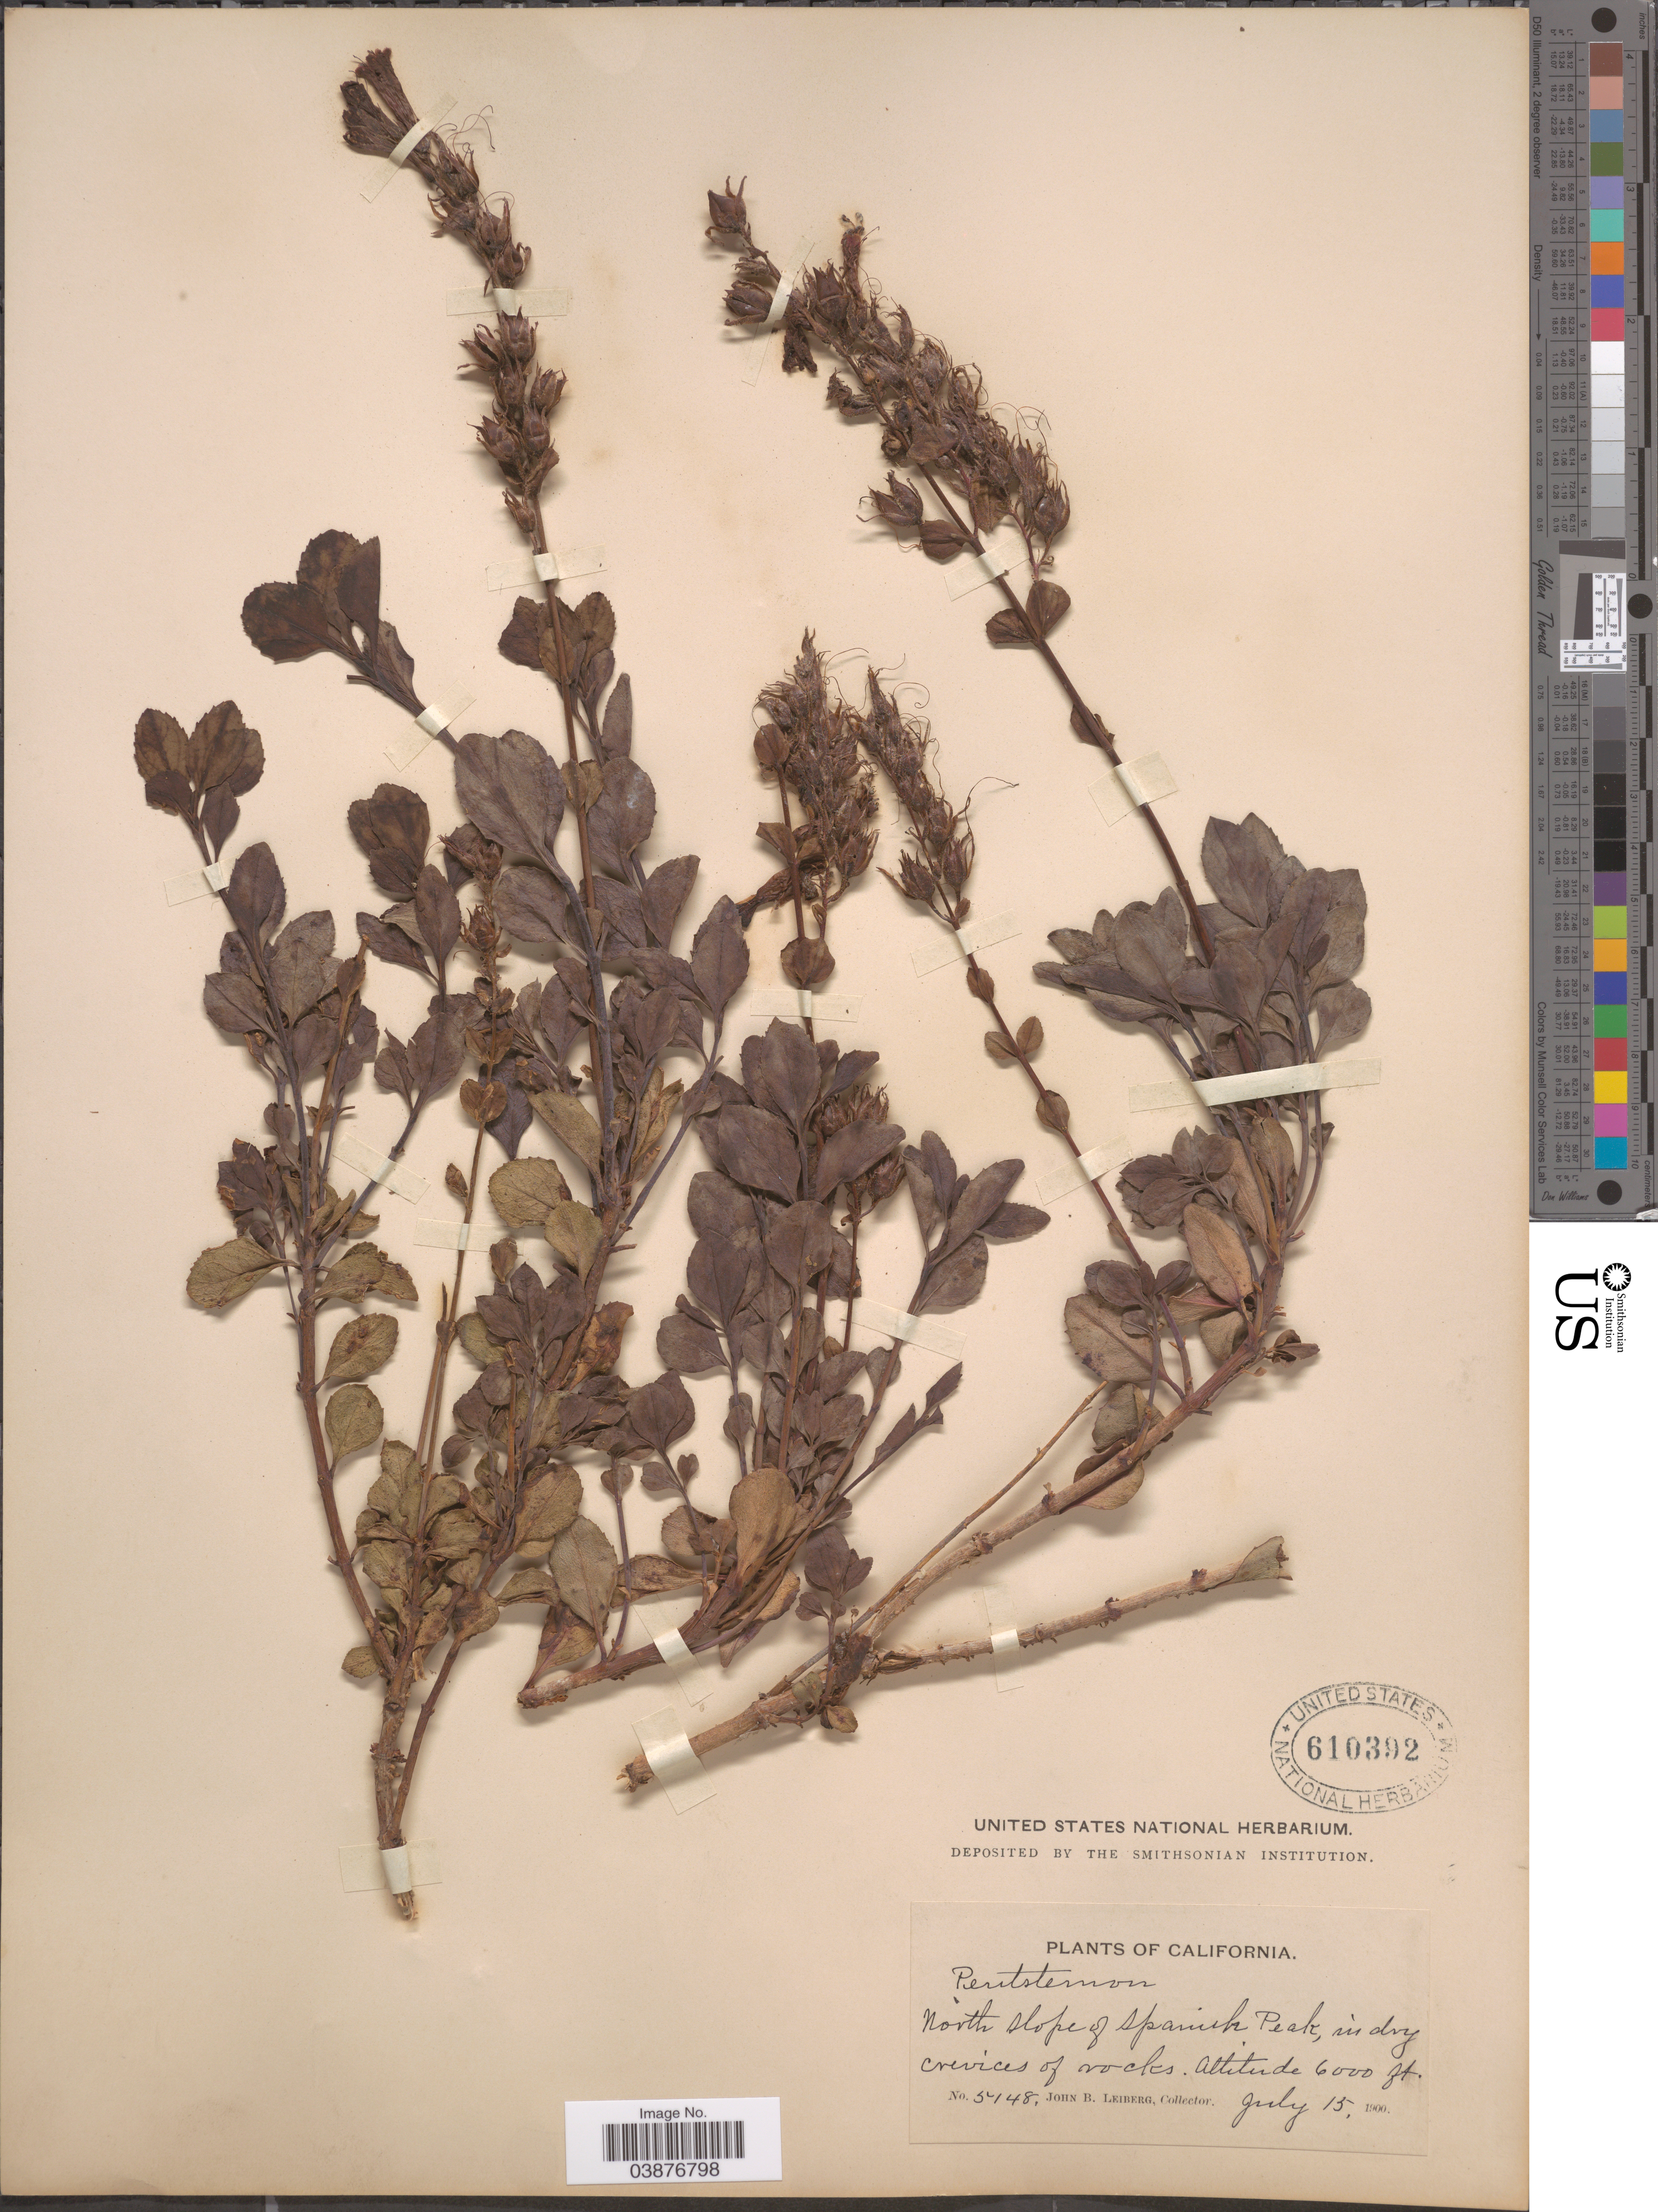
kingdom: Plantae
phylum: Tracheophyta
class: Magnoliopsida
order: Lamiales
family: Plantaginaceae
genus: Penstemon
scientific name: Penstemon newberryi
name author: A. Gray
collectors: J. B. Leiberg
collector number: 5148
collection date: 1900-07-15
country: United States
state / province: California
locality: North slope of Spanish Peak.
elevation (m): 1829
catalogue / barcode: US 610392